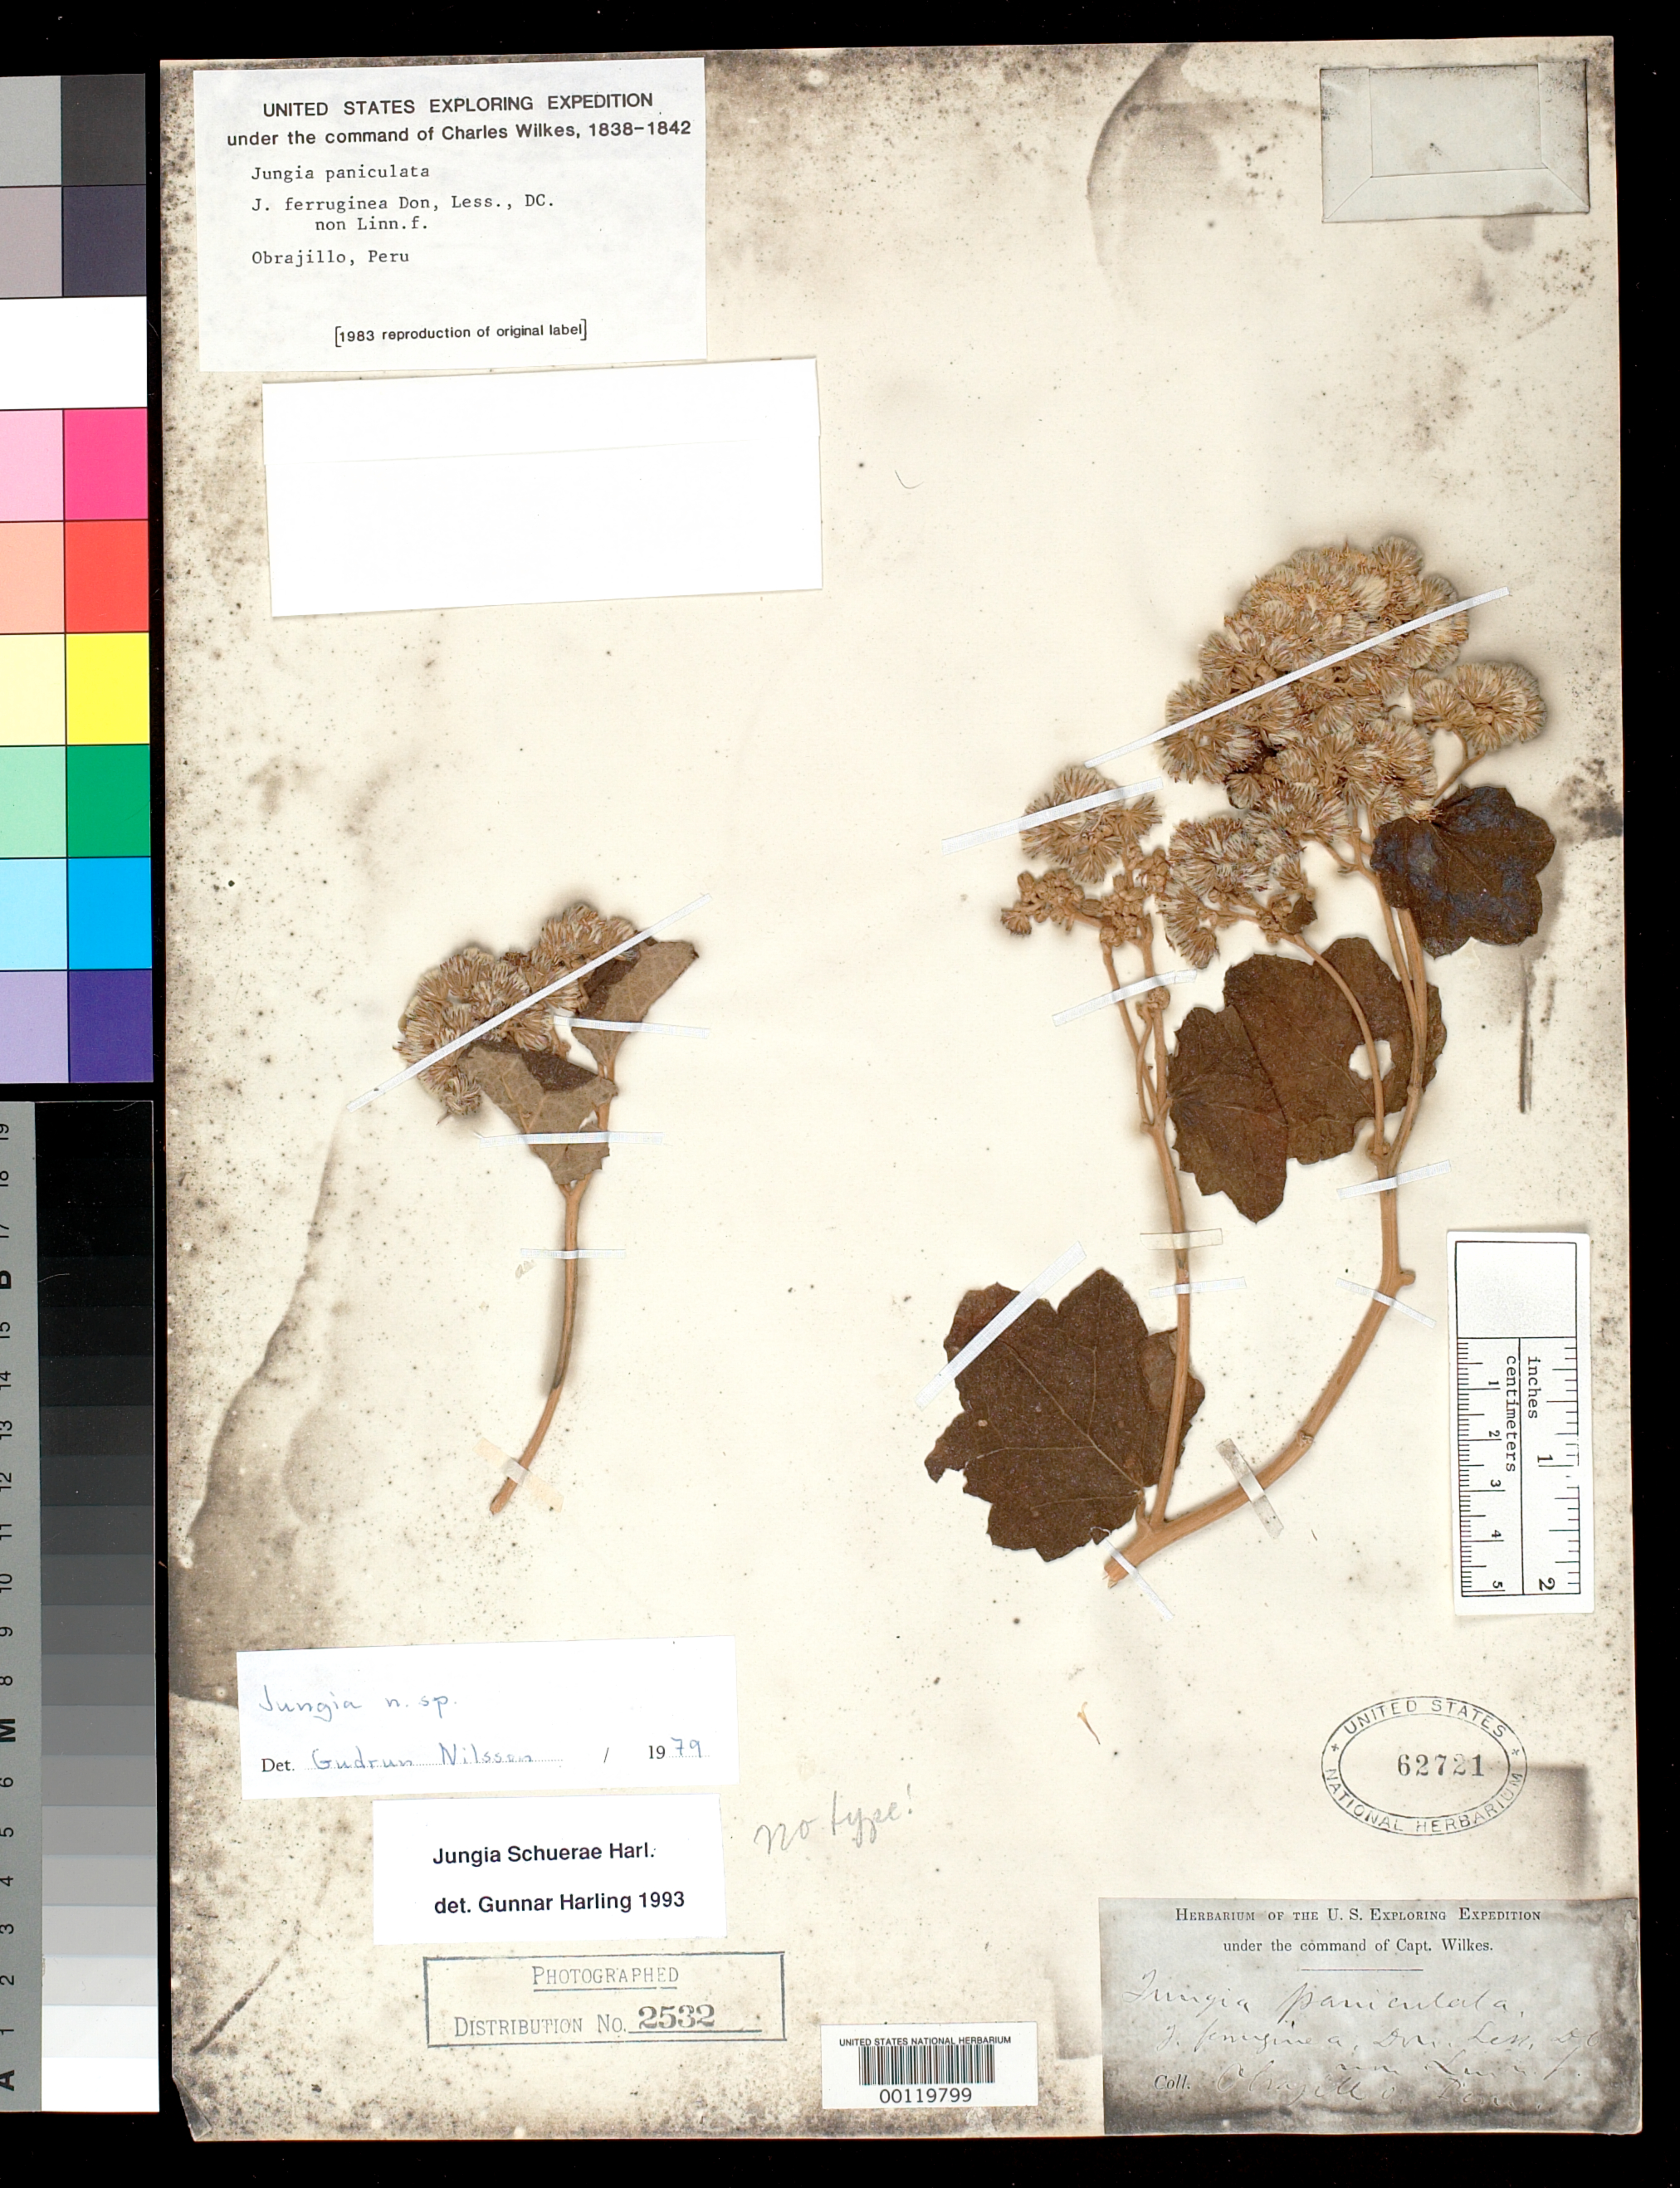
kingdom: Plantae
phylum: Tracheophyta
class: Magnoliopsida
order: Asterales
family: Asteraceae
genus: Jungia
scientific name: Jungia paniculata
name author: A. Gray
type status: Type Collection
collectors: Wilkes Explor. Exped.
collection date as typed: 1838 to -- --- 1842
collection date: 1838/1842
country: Peru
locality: Chagill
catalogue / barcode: US 62721